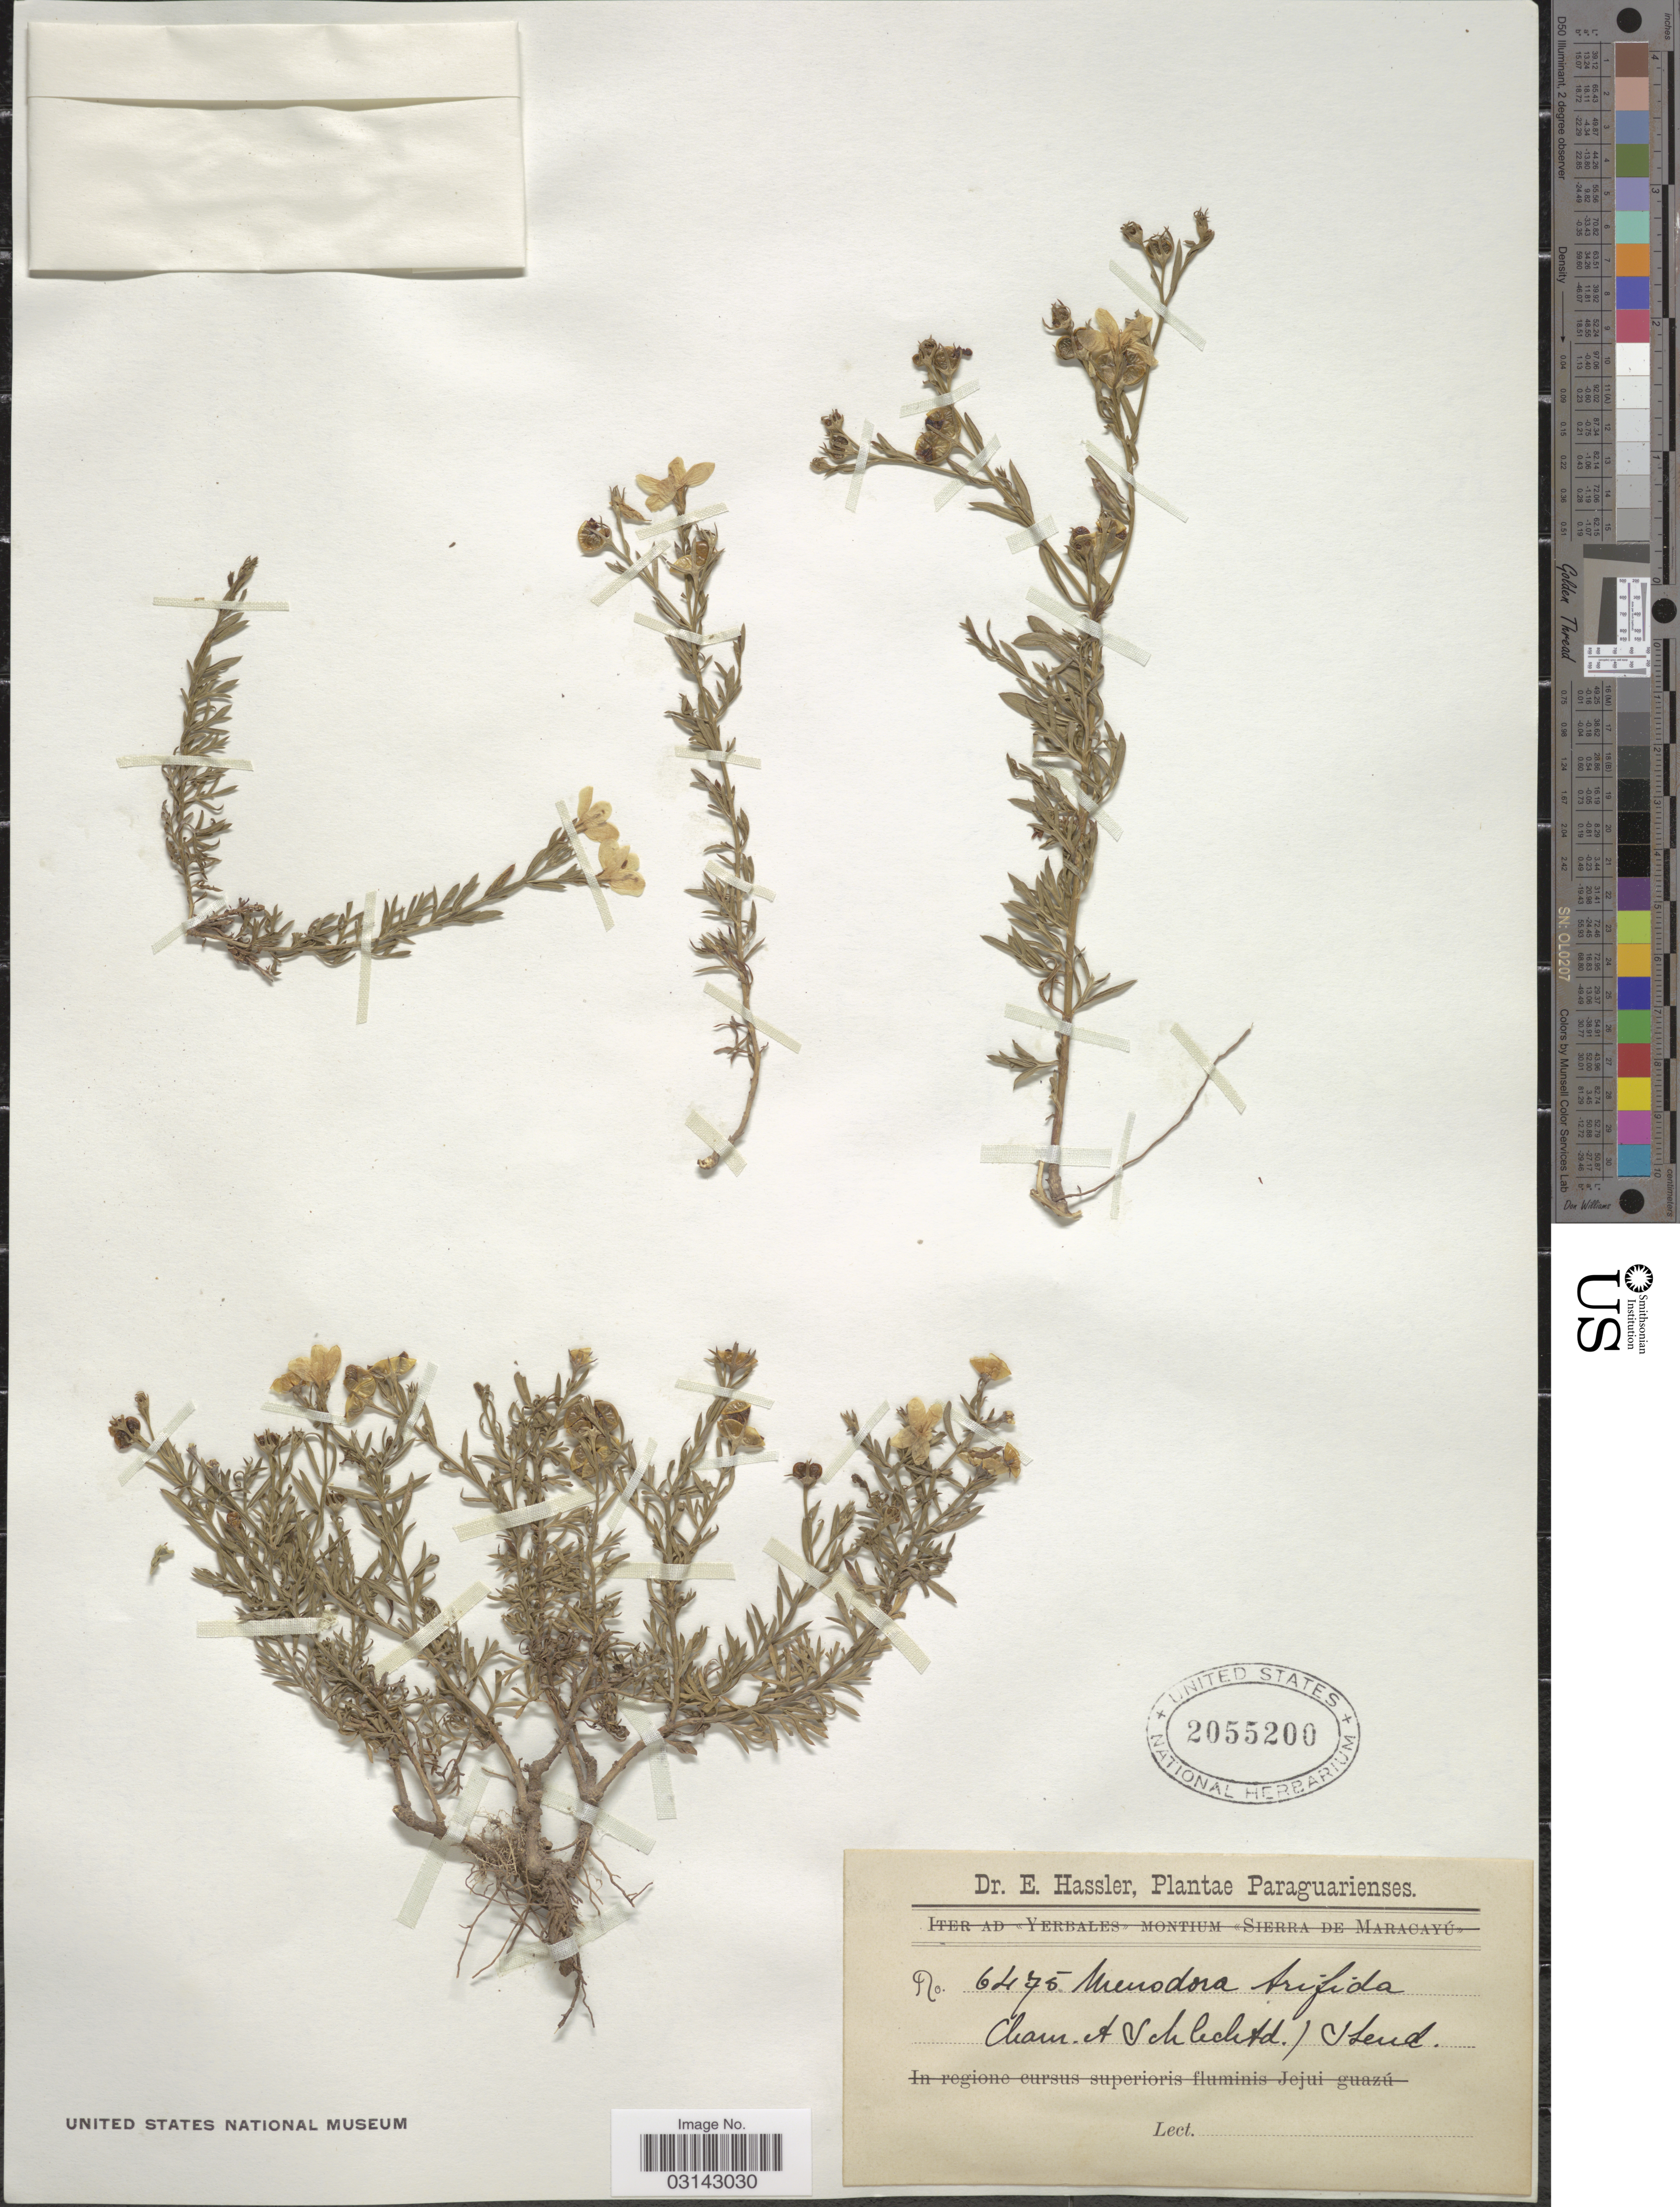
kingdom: Plantae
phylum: Tracheophyta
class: Magnoliopsida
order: Lamiales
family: Oleaceae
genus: Menodora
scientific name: Menodora integrifolia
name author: (Cham. & Schltdl.) Steud.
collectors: E. Hassler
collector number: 6475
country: Paraguay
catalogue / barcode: US 2055200